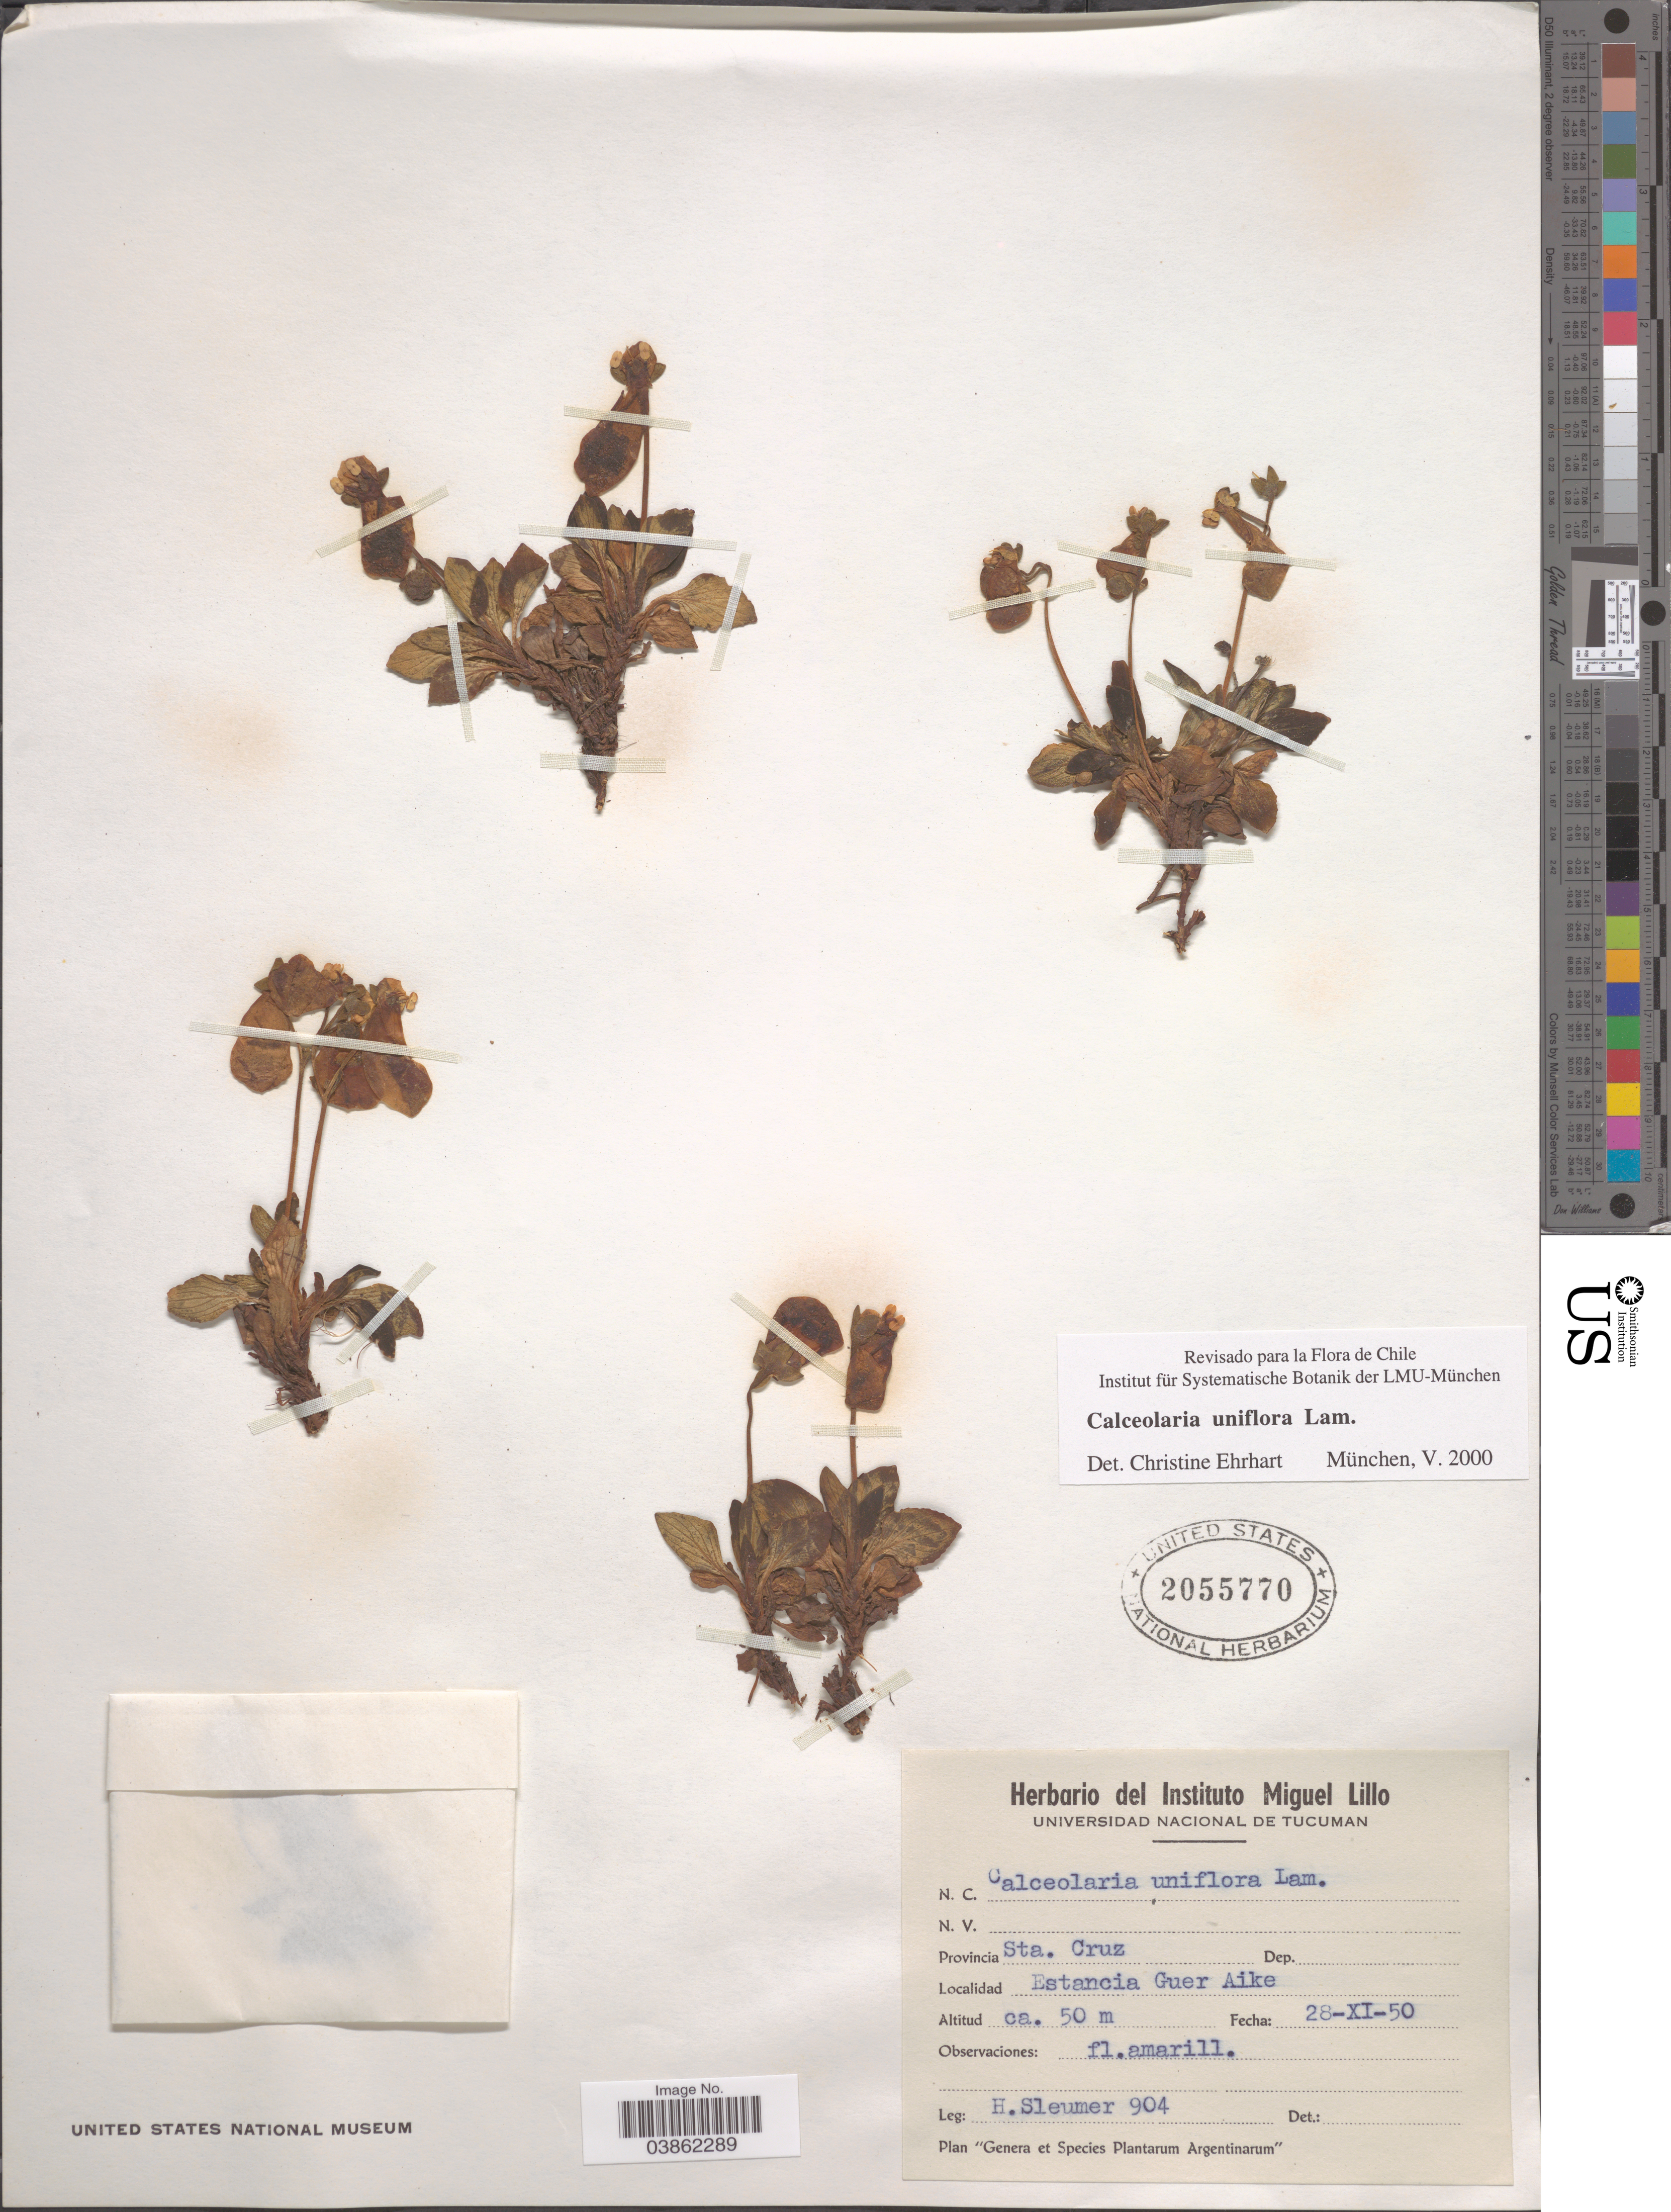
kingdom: Plantae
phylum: Tracheophyta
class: Magnoliopsida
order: Lamiales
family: Calceolariaceae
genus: Calceolaria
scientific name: Calceolaria uniflora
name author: Lam.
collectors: H. O. Sleumer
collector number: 904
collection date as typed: Transcribed d/m/y: 28/11/50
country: Argentina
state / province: Santa Cruz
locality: Estancia Guer Aike.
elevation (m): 50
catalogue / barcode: US 2055770